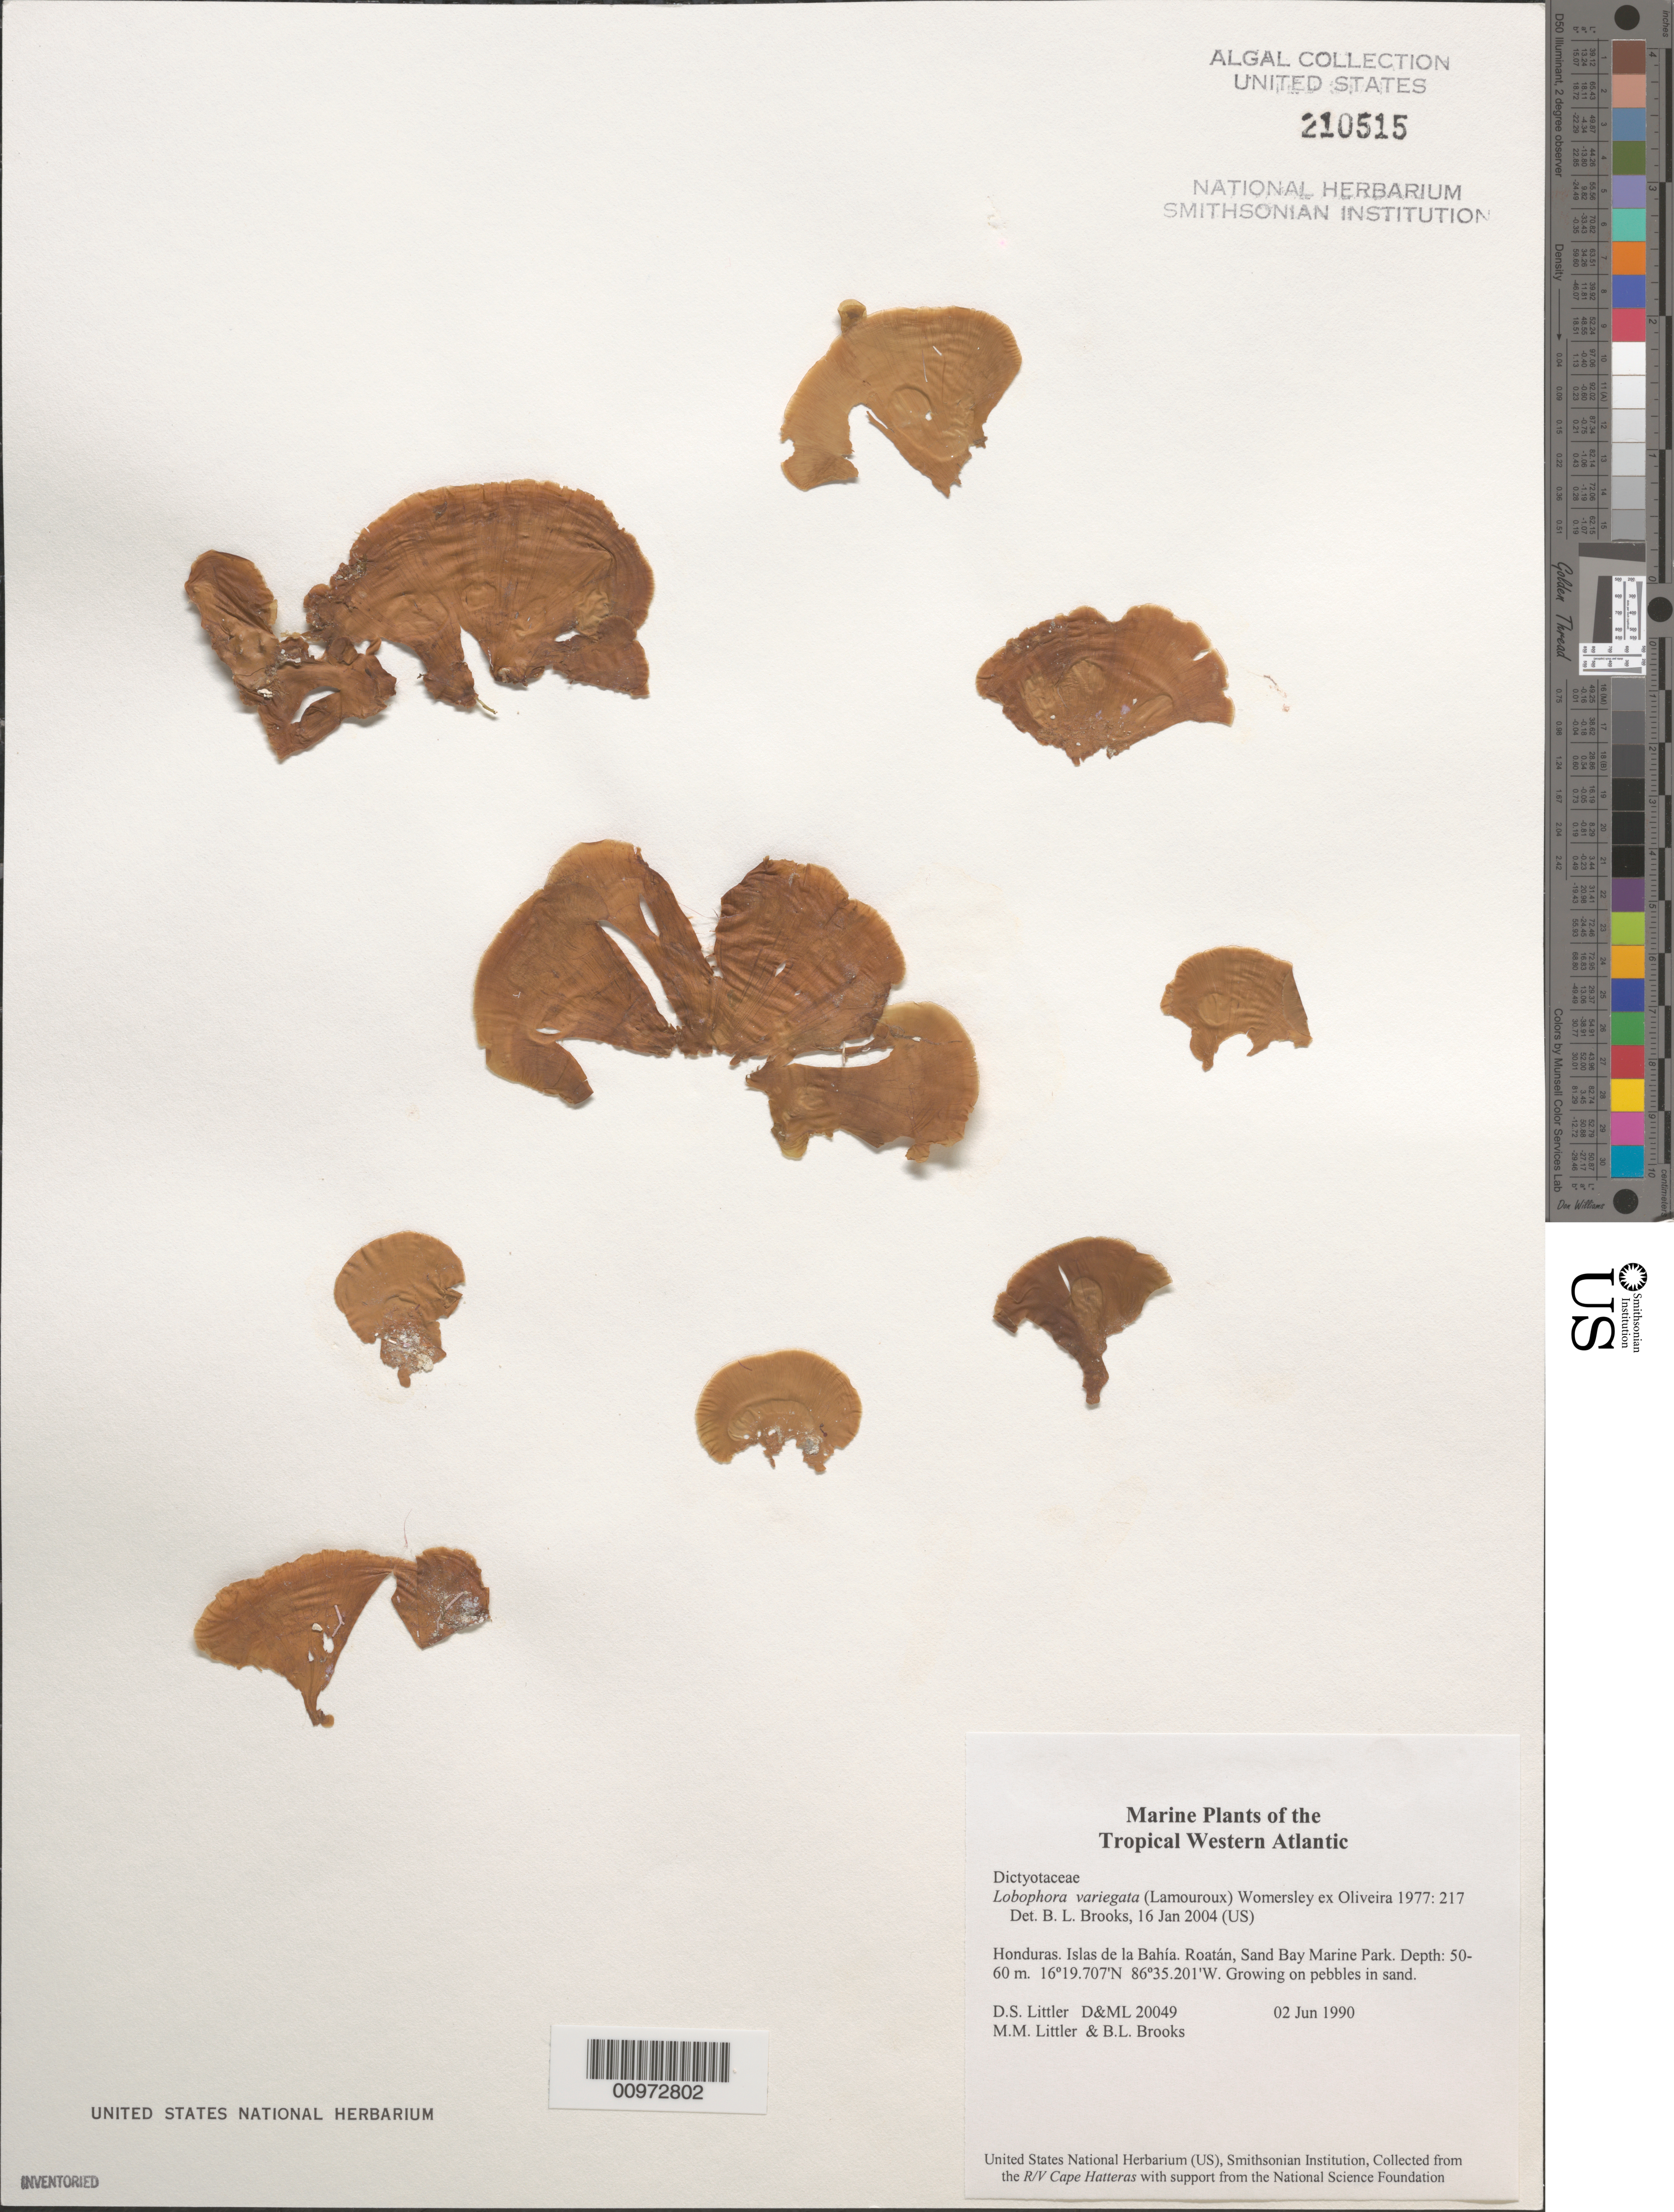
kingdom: Chromista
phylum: Ochrophyta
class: Phaeophyceae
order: Dictyotales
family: Dictyotaceae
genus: Lobophora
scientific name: Lobophora variegata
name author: (J.V.Lamouroux) Womersley & E.C. Oliveira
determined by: Brooks, B. L., (BOT), Smithsonian Institution - National Museum of Natural History (UNITED STATES)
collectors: D. S. Littler, M. M. Littler & B. Brooks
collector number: D&ML 20049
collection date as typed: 02 Jun 1990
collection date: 1990-06-02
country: Honduras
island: Roatan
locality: Sand Bay Marine Park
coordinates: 16 19.707'N, 86 35.201'W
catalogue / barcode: US 210515